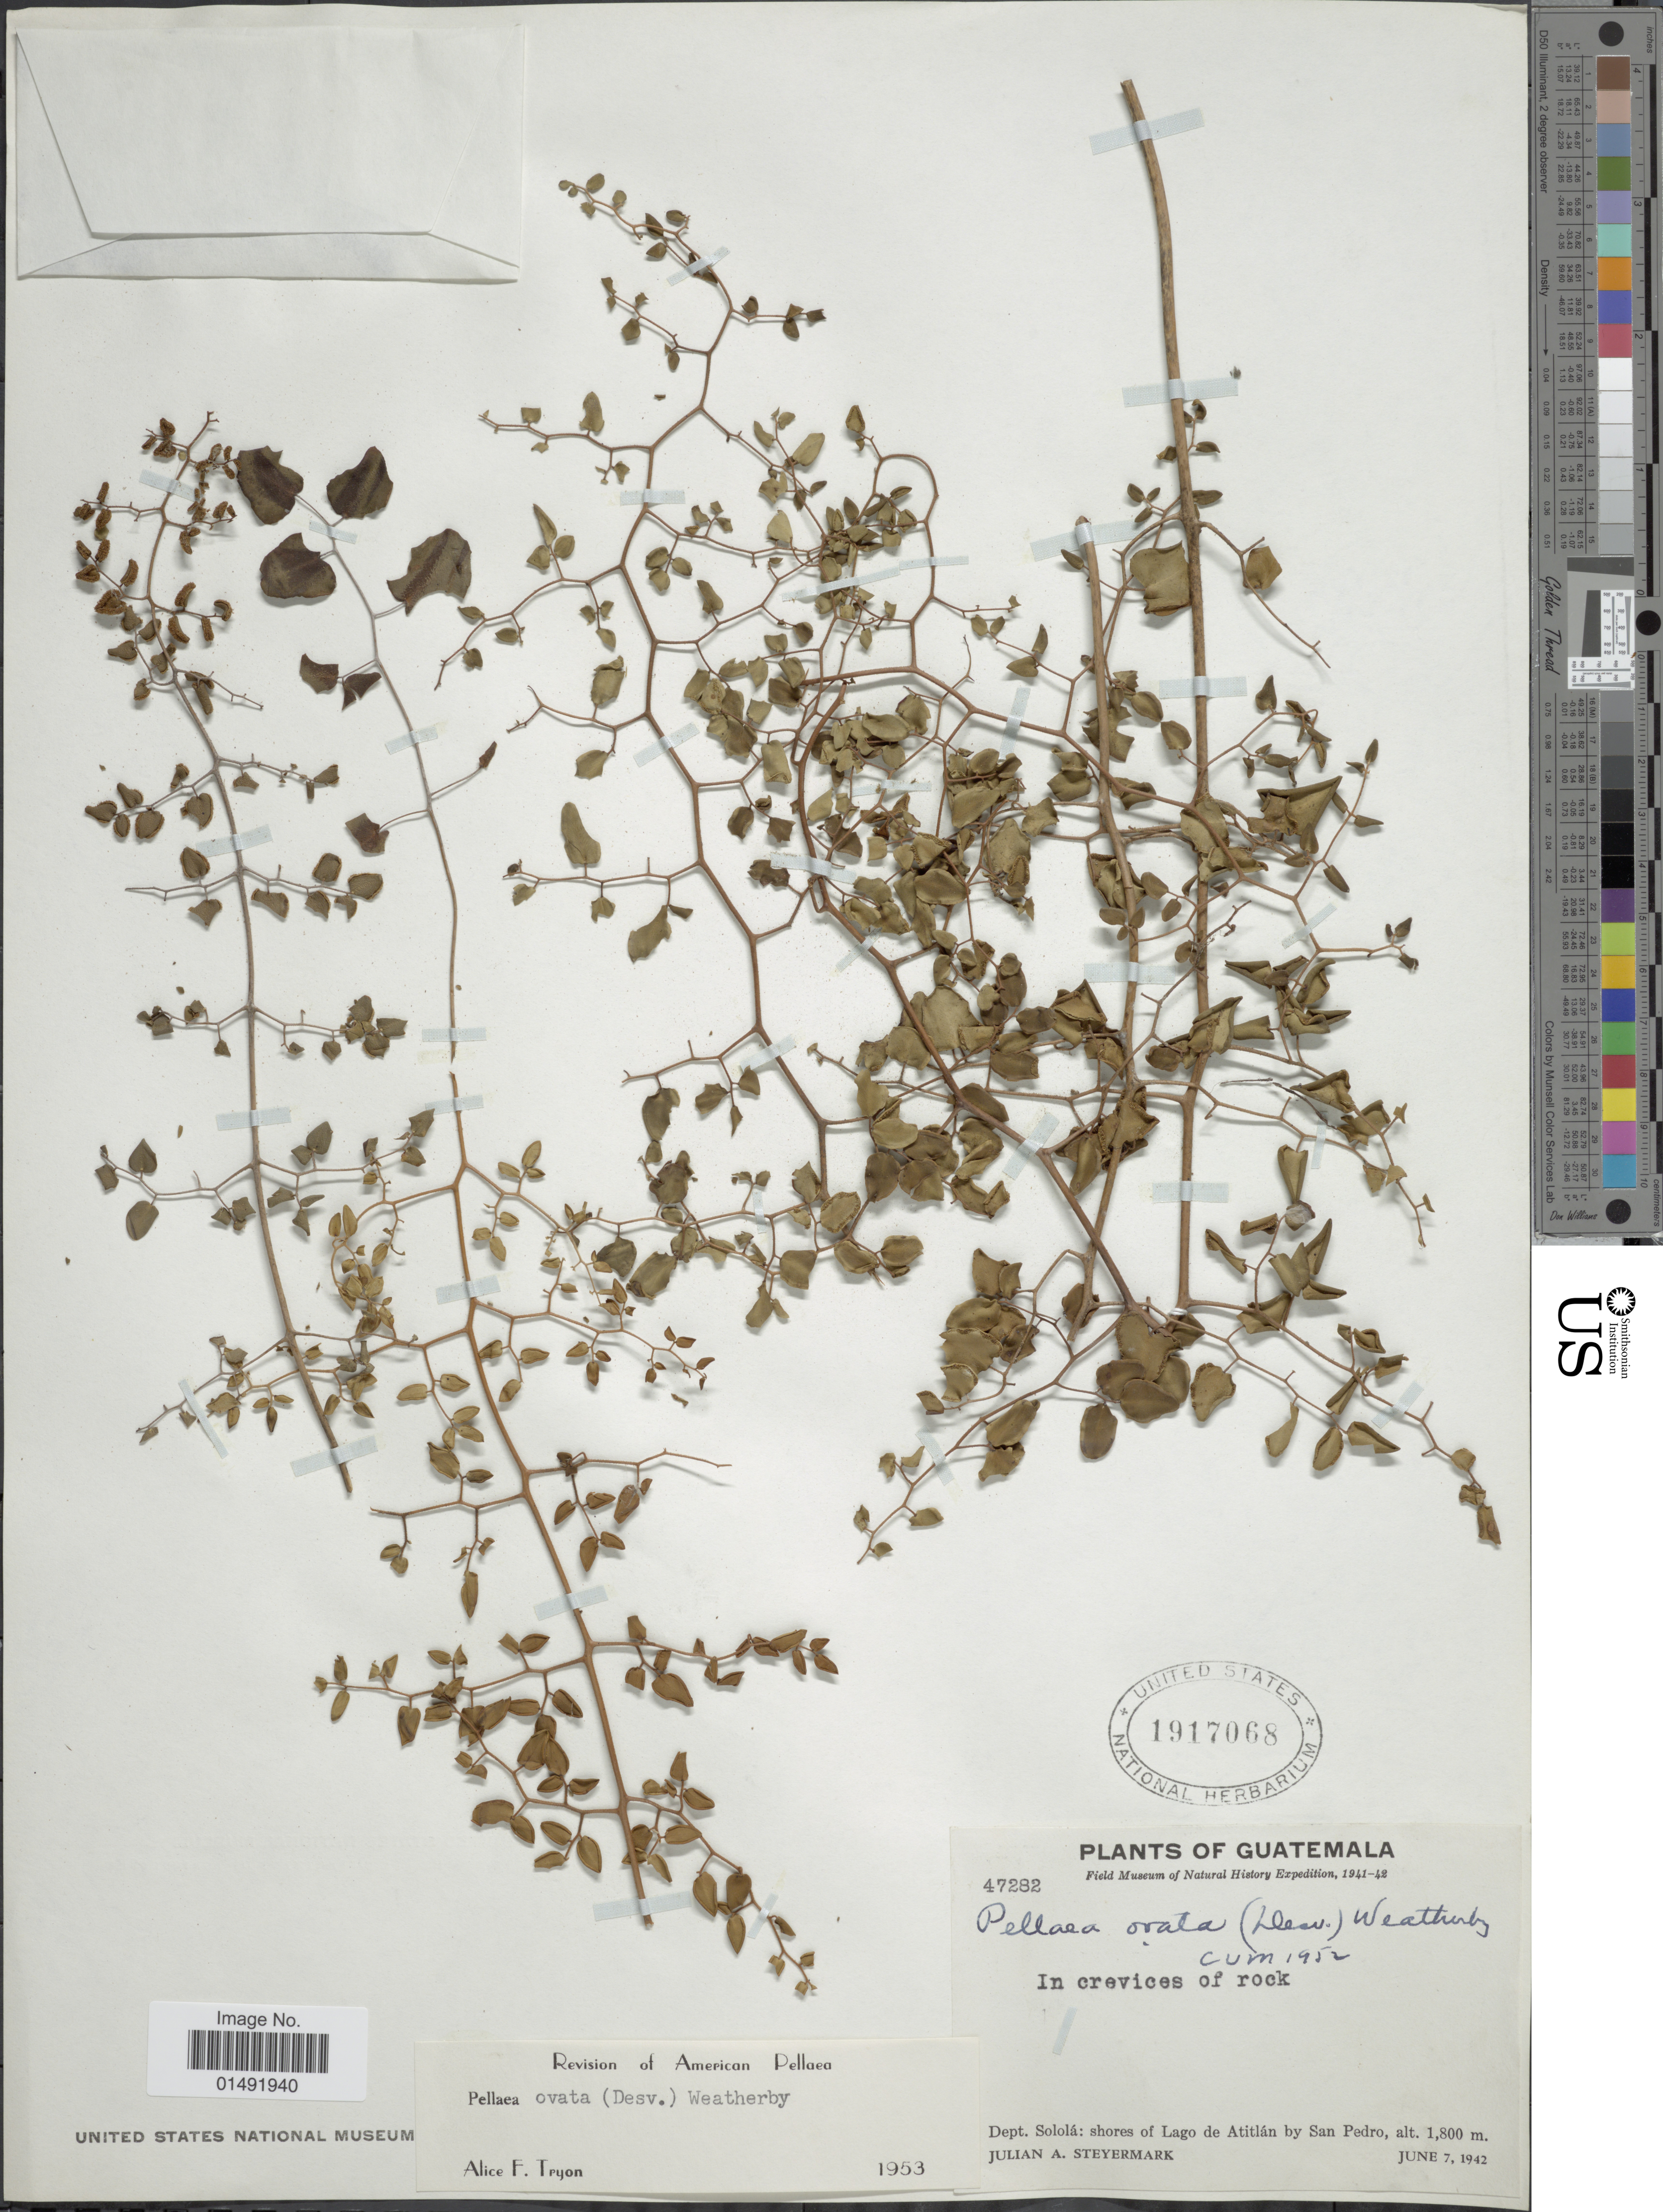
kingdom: Plantae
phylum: Tracheophyta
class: Polypodiopsida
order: Polypodiales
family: Pteridaceae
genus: Pellaea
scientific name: Pellaea ovata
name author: (Desv.) Weath.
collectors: J. Steyermark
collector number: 47282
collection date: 1942-06-07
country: Guatemala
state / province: Sololá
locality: Dept. Sololá: shores of Lago de Atitlán by San Pedro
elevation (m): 1800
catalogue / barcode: US 1917068